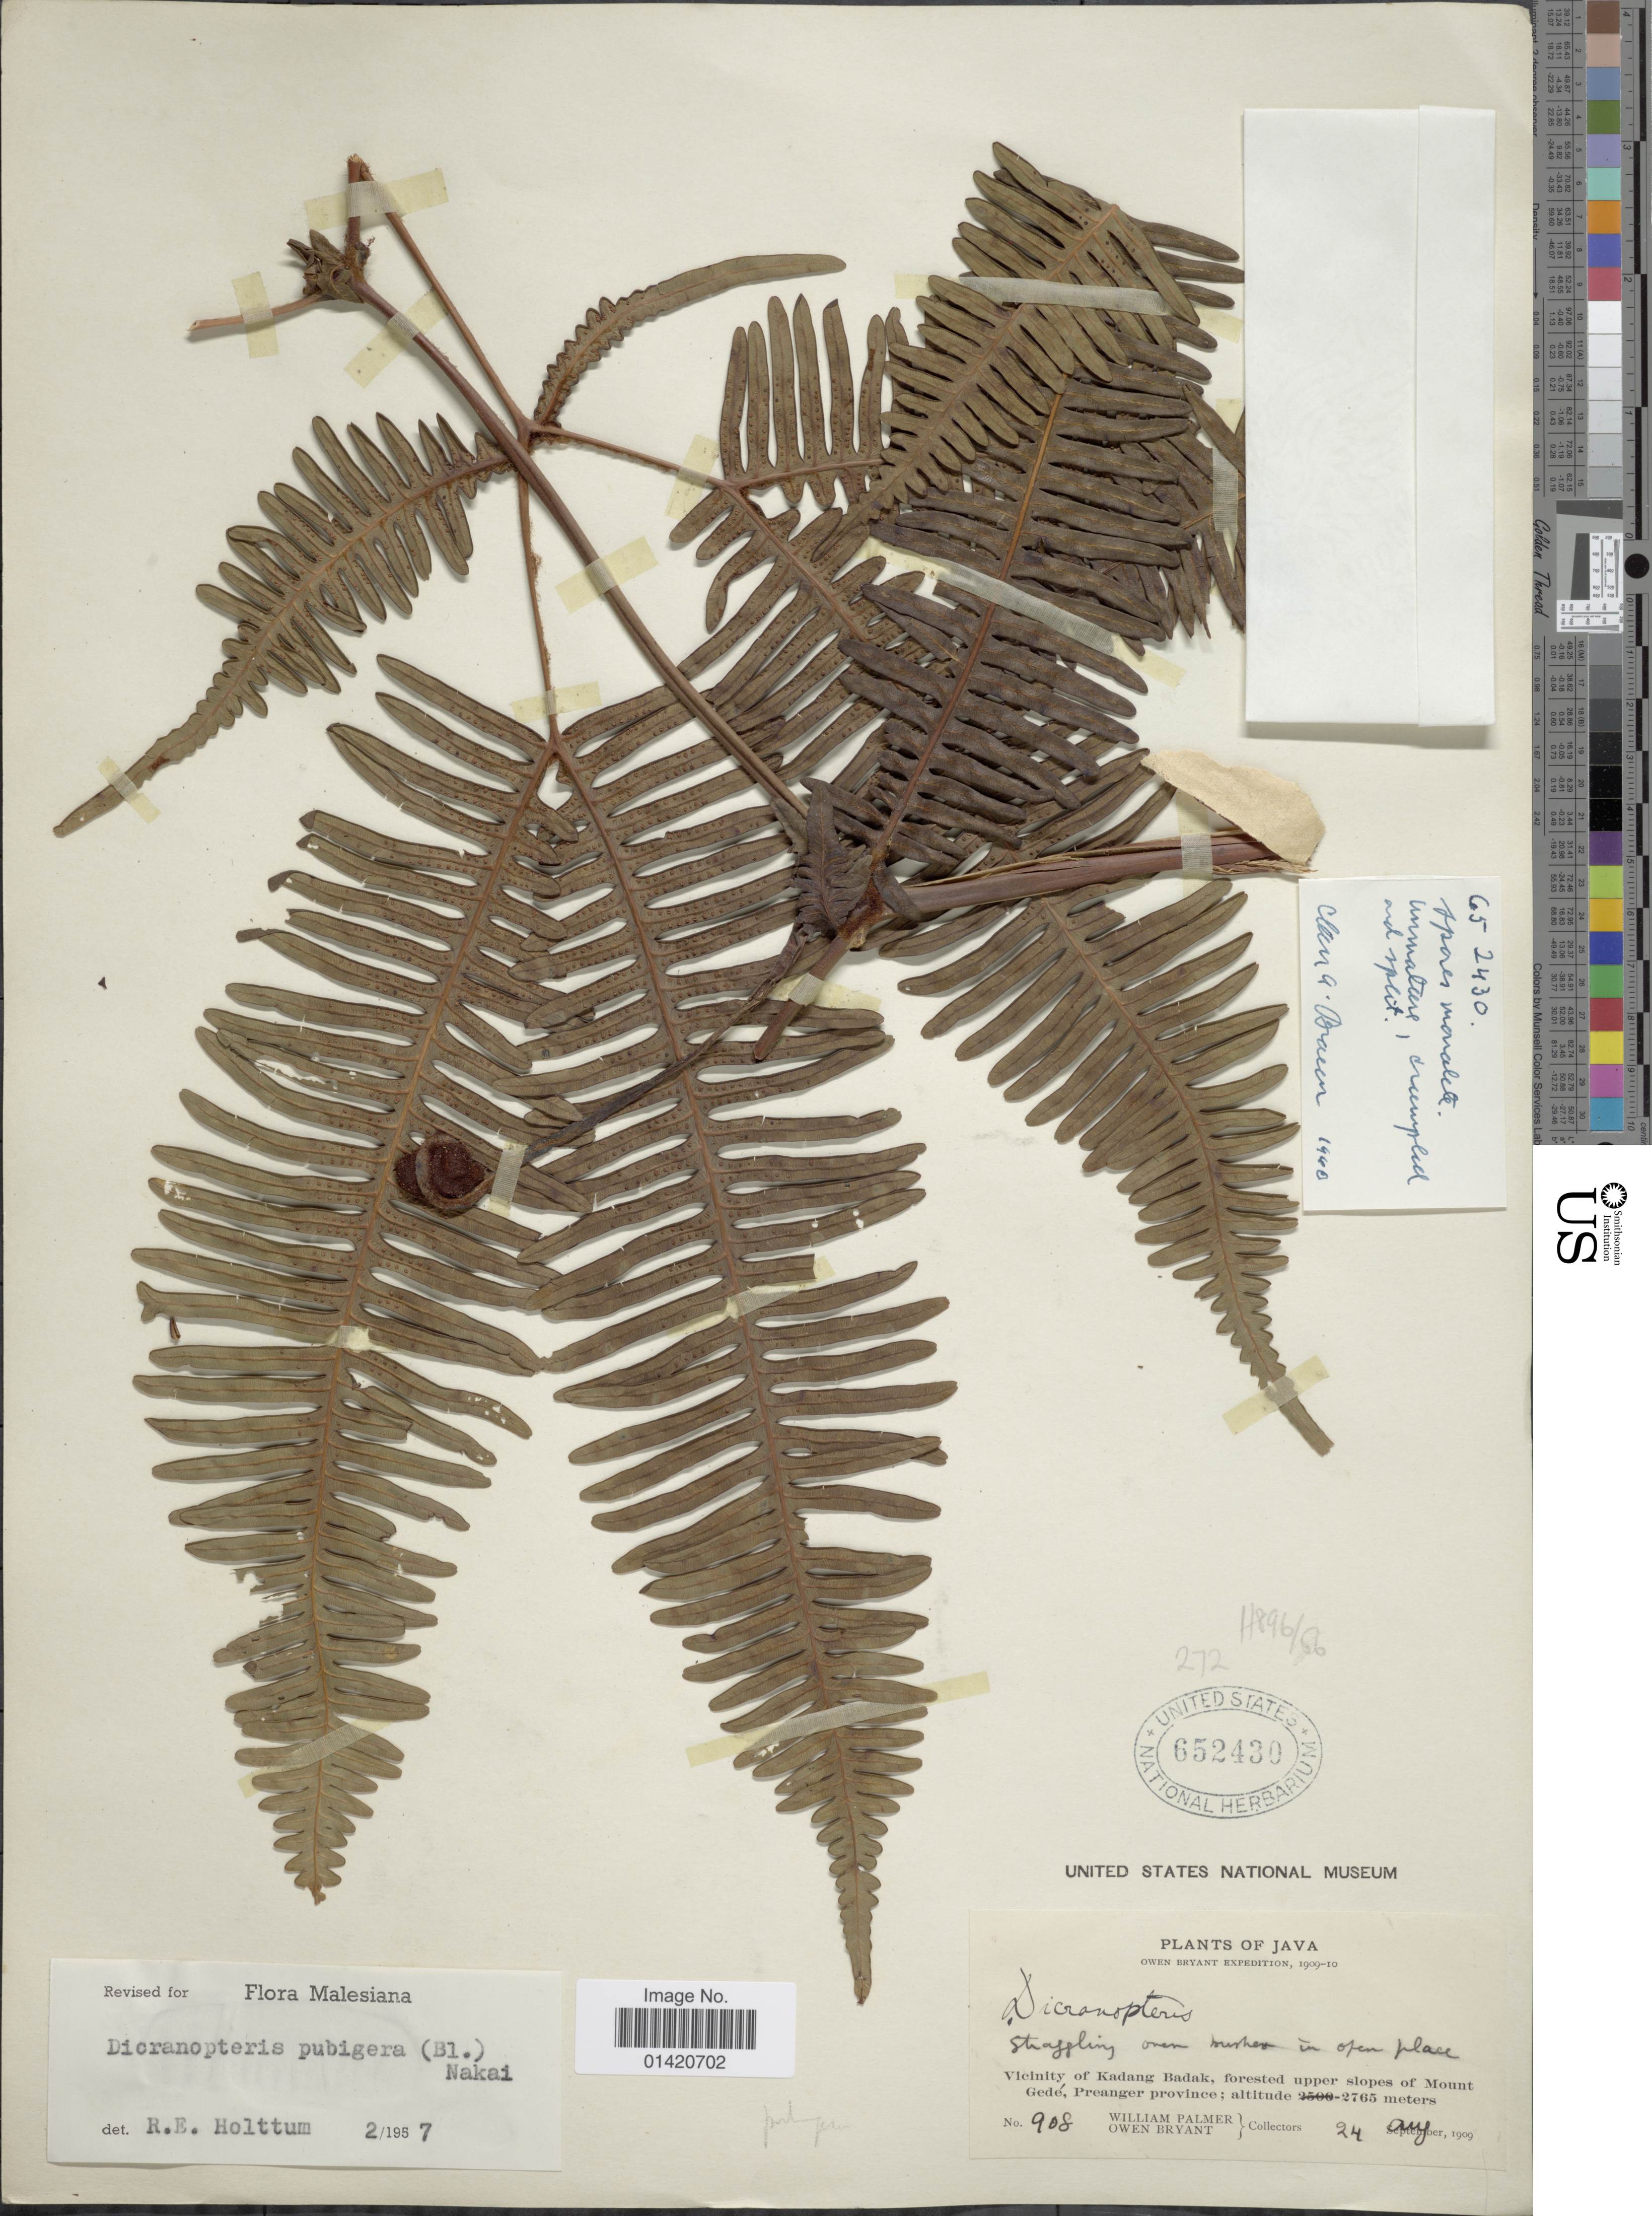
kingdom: Plantae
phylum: Tracheophyta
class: Polypodiopsida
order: Gleicheniales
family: Gleicheniaceae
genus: Dicranopteris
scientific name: Dicranopteris pubigera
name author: (Blume) Nakai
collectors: W. Palmer & O. Bryant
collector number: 908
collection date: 1909-08-24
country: Indonesia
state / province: Java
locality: Vicinity of Kadang Badak, forested upper slopes of Mount Gedé, Preanger province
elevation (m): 2765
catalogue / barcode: US 652430